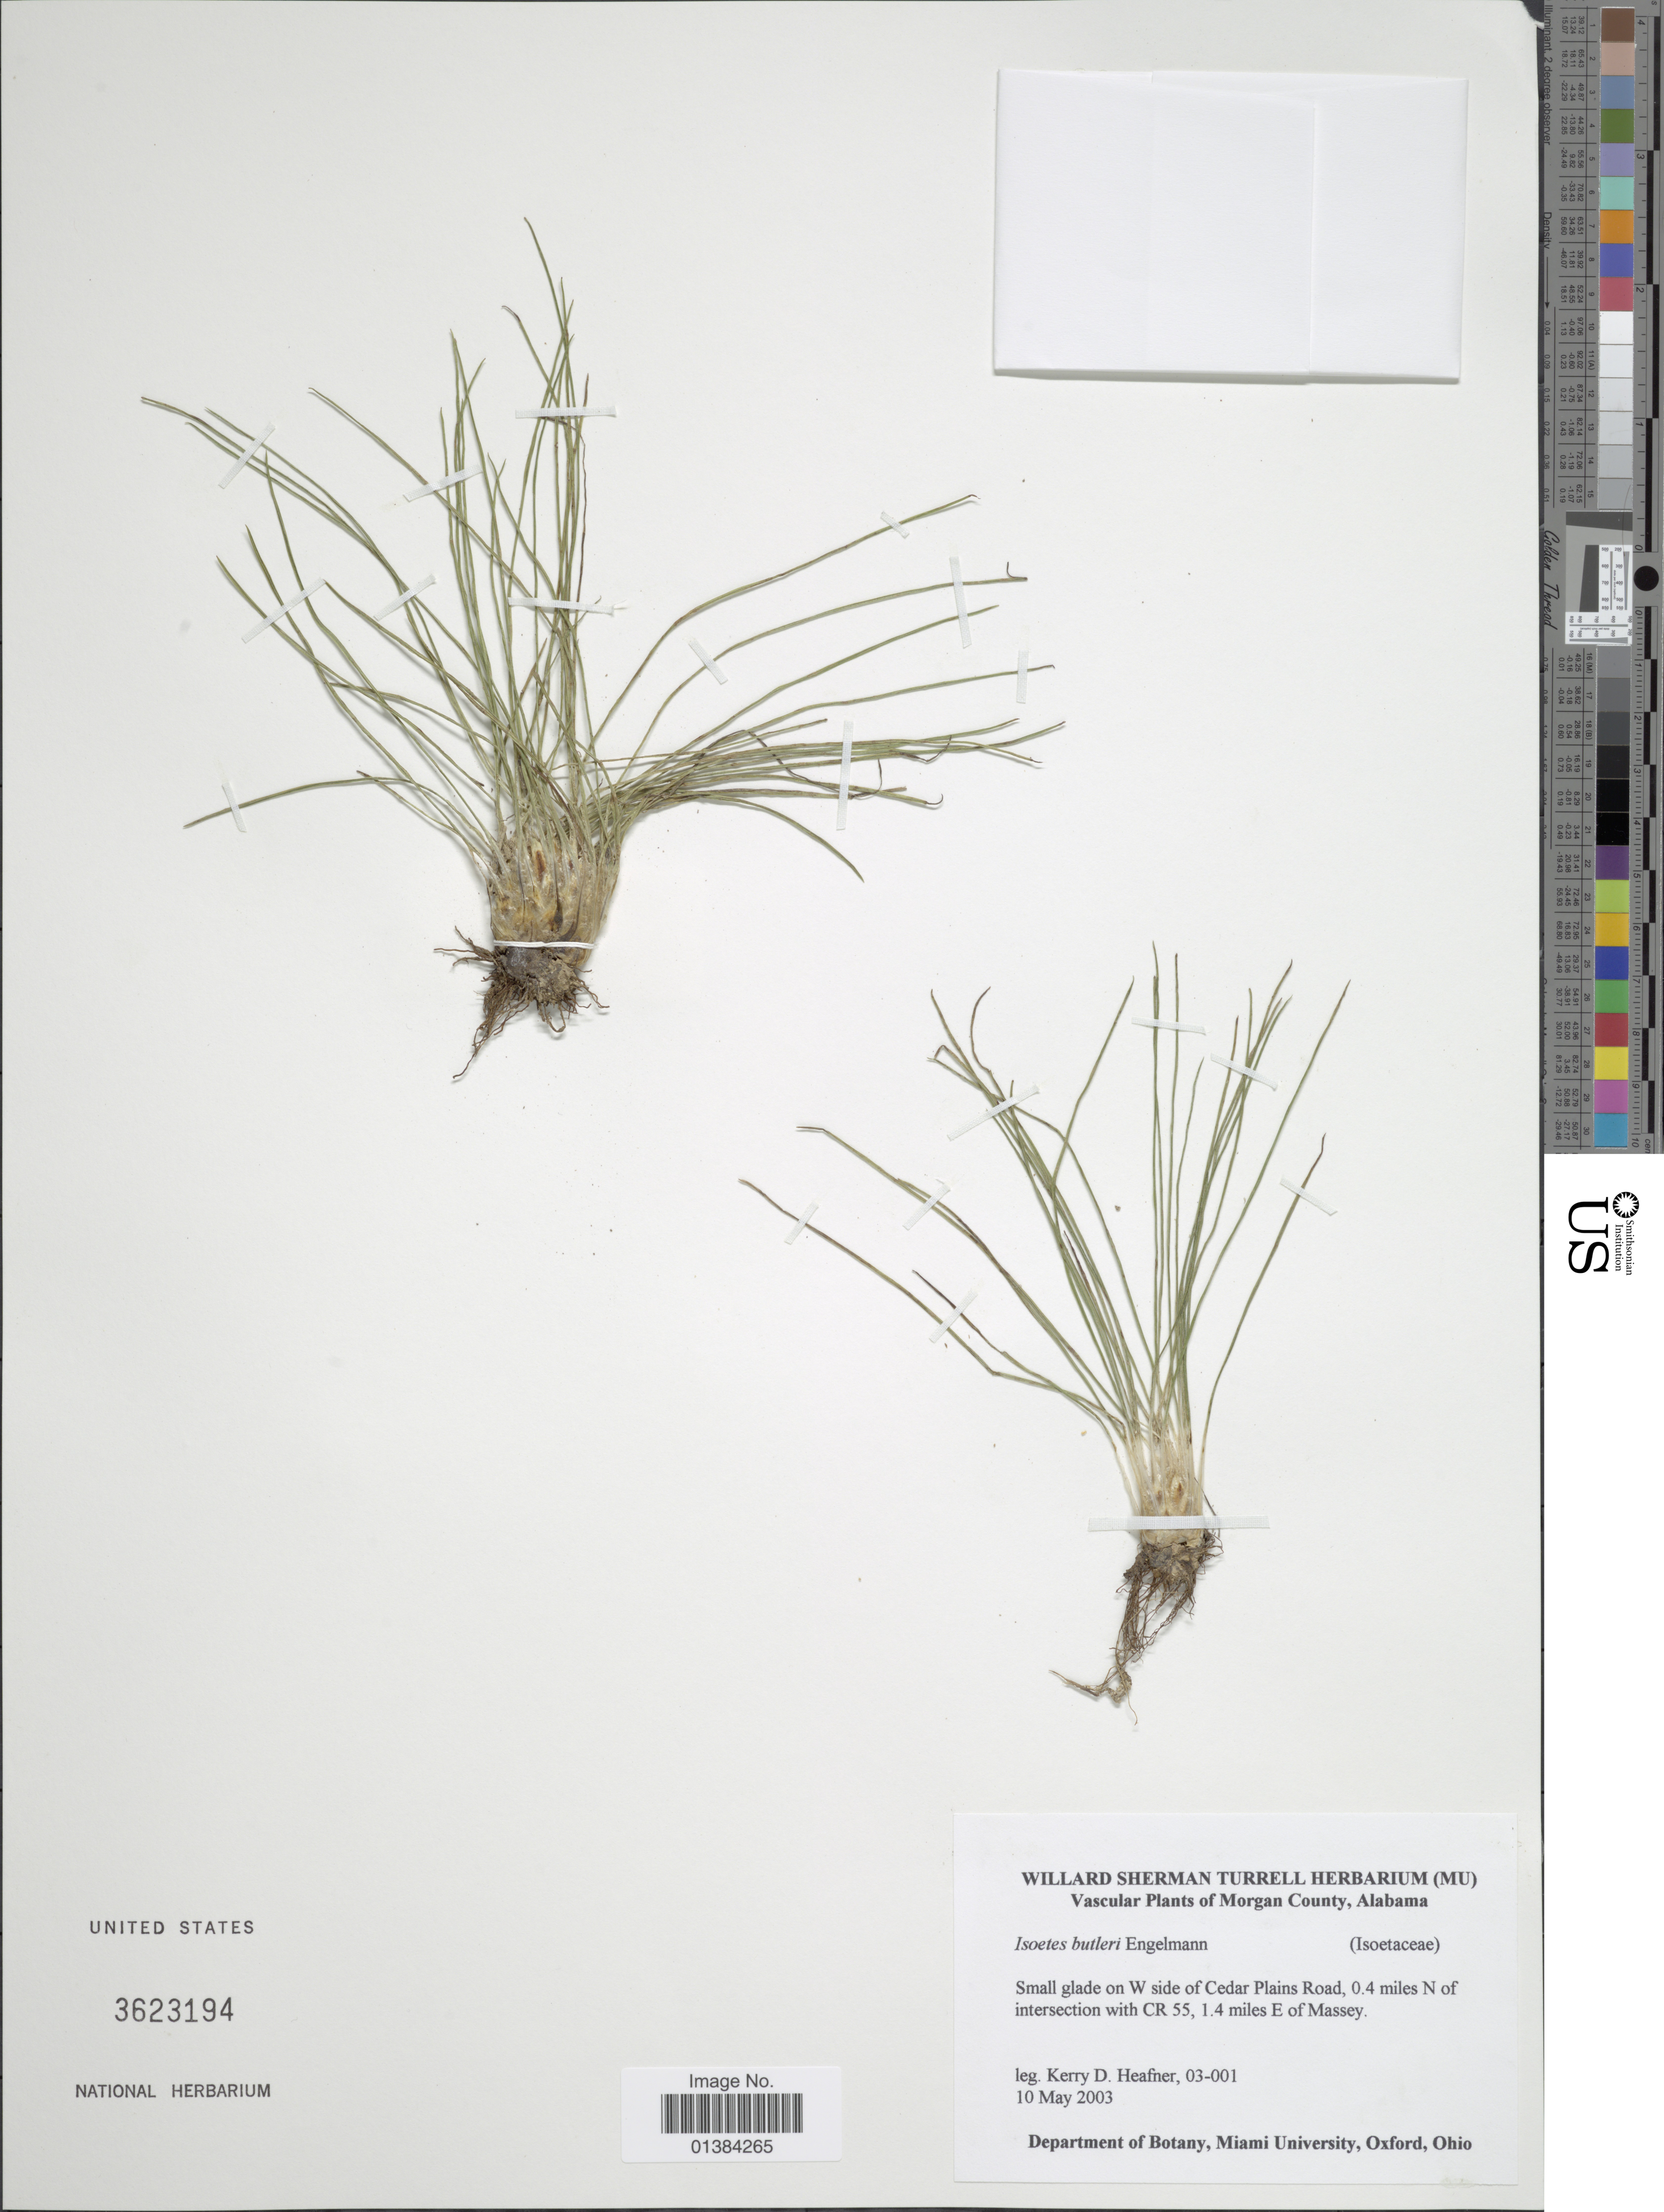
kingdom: Plantae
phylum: Tracheophyta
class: Lycopodiopsida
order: Isoetales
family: Isoetaceae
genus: Isoetes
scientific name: Isoetes butleri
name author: Engelm.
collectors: K. Heafner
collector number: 03-001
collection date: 2003-05-10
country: United States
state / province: Alabama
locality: Morgan County. Small glade on W side of Cedar Plains Road, 0.4 miles N of intersection with CR 55, 1.4 miles E of Massey.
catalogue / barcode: US 3623194